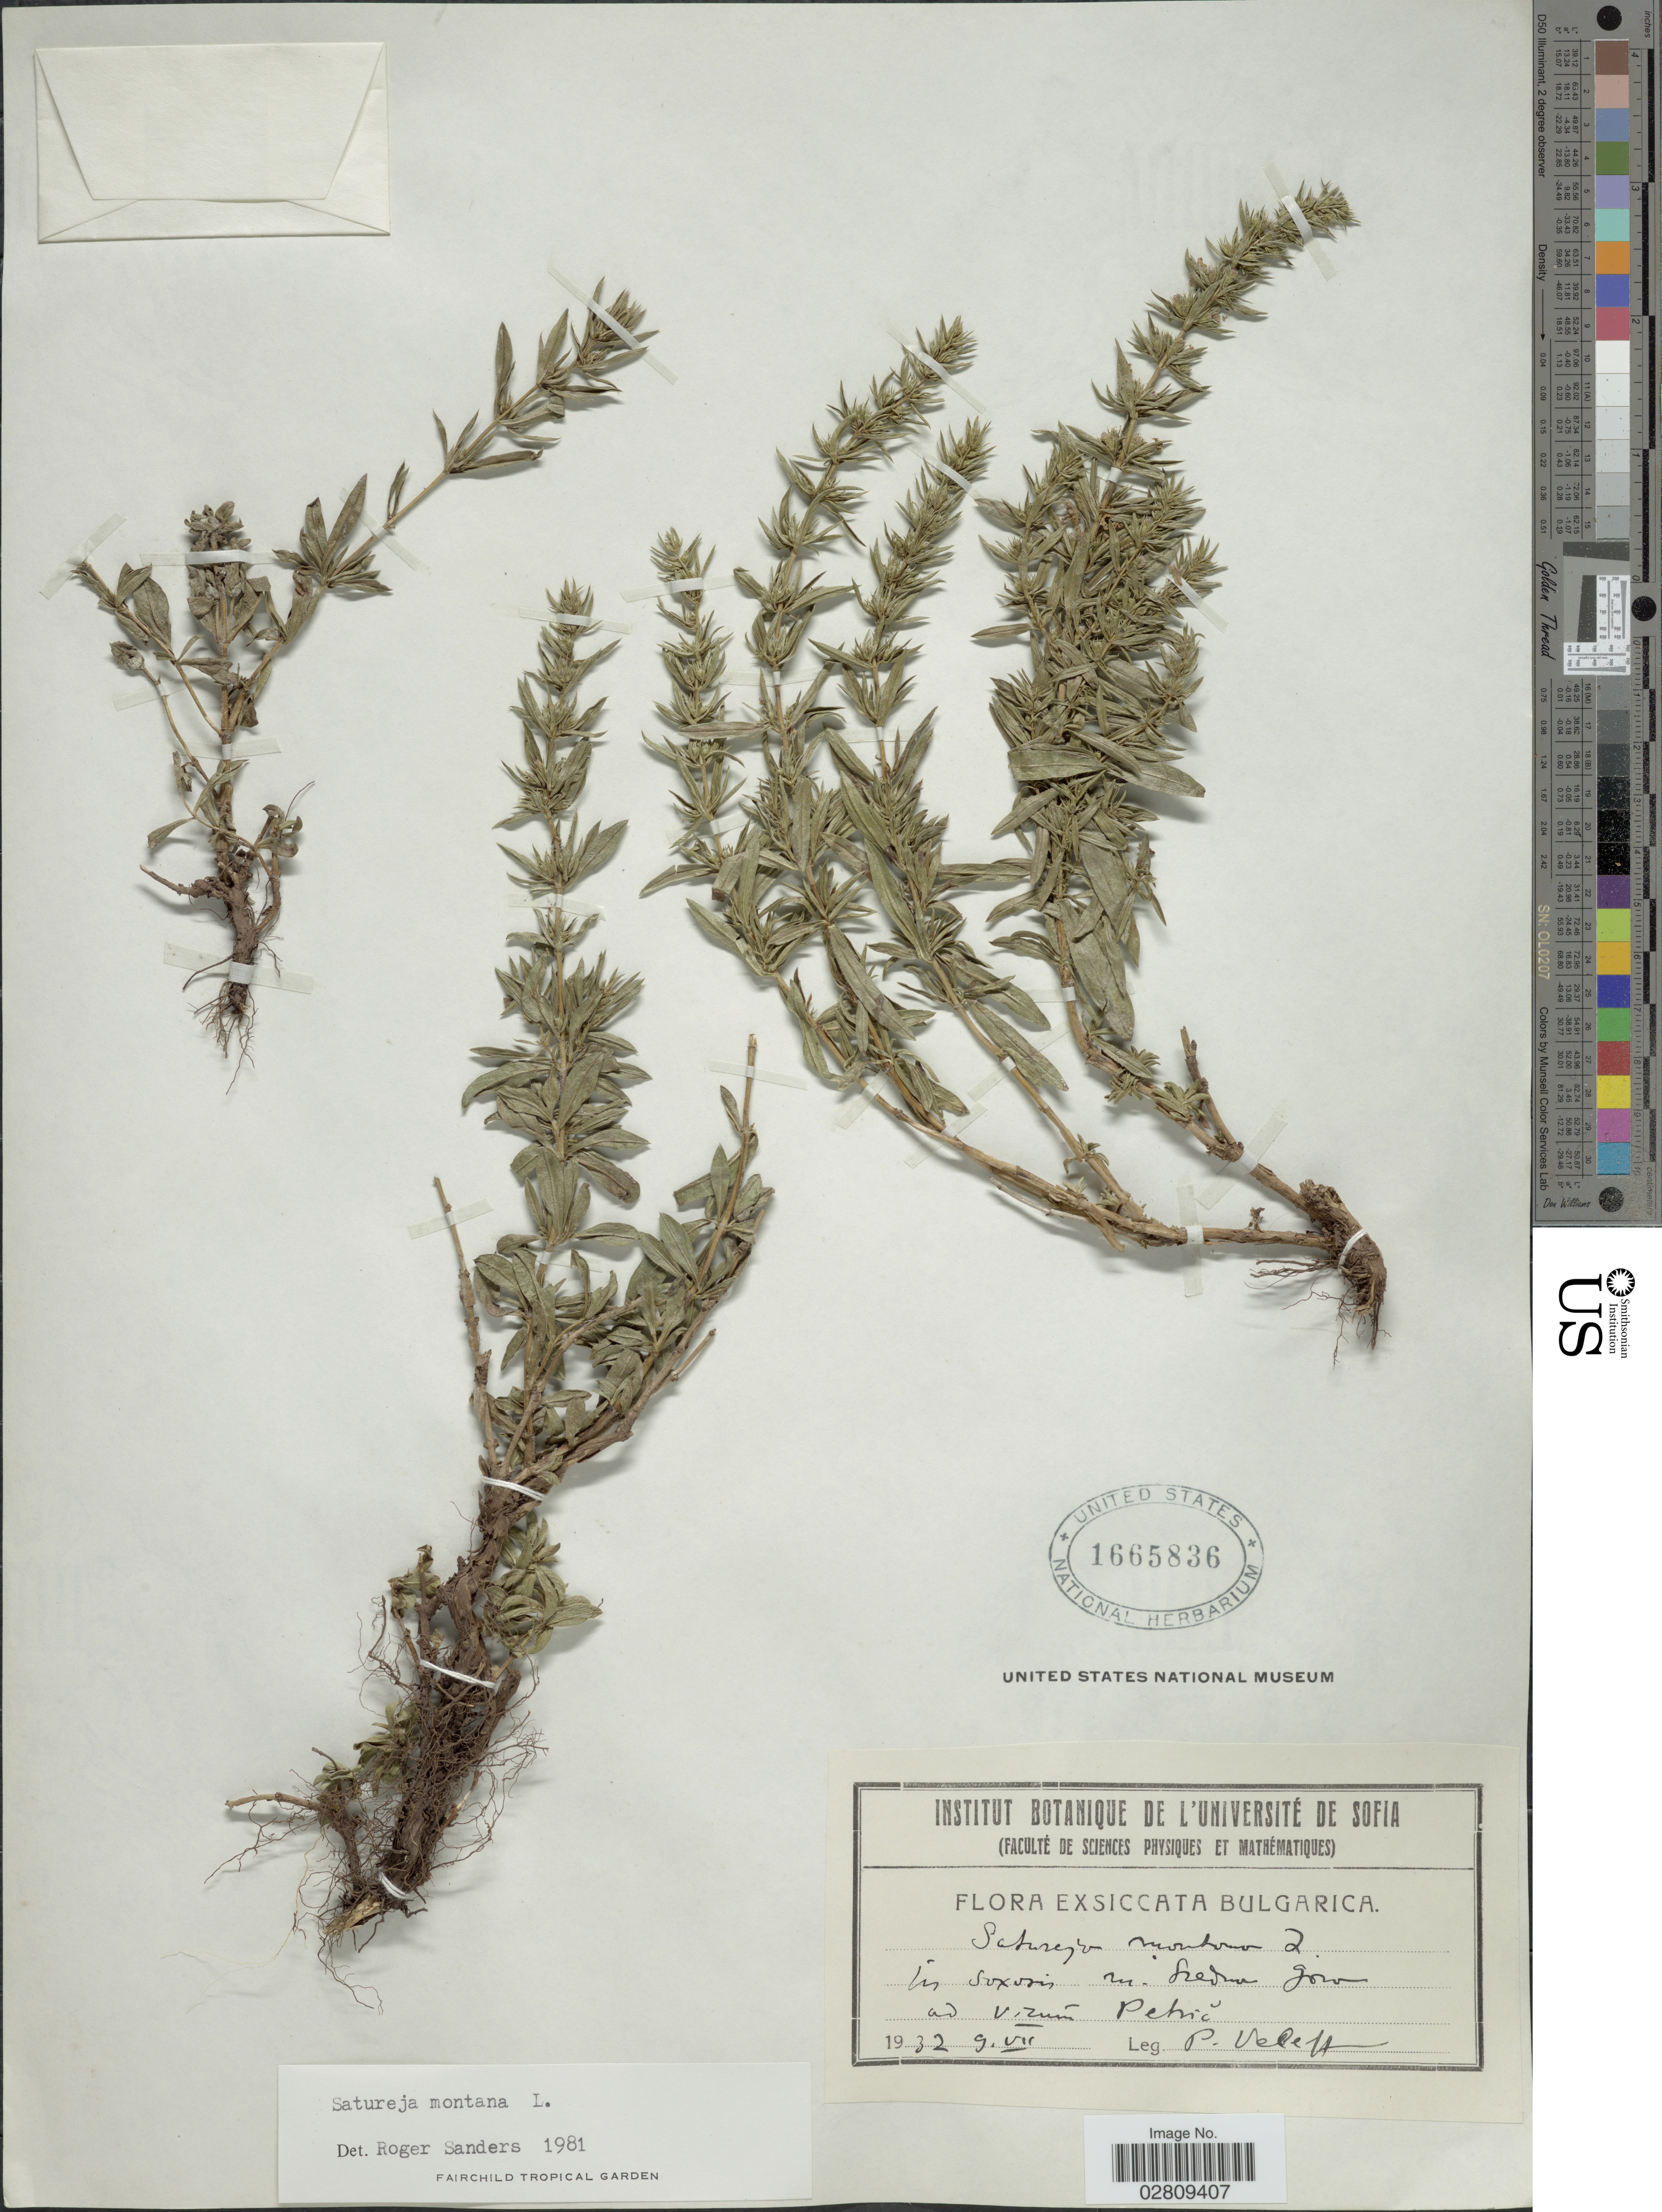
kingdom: Plantae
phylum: Tracheophyta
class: Magnoliopsida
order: Lamiales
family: Lamiaceae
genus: Satureja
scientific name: Satureja montana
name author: L.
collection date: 1932-07-09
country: Bulgaria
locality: Siedra gorv. ad virum Petric.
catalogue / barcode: US 1665836